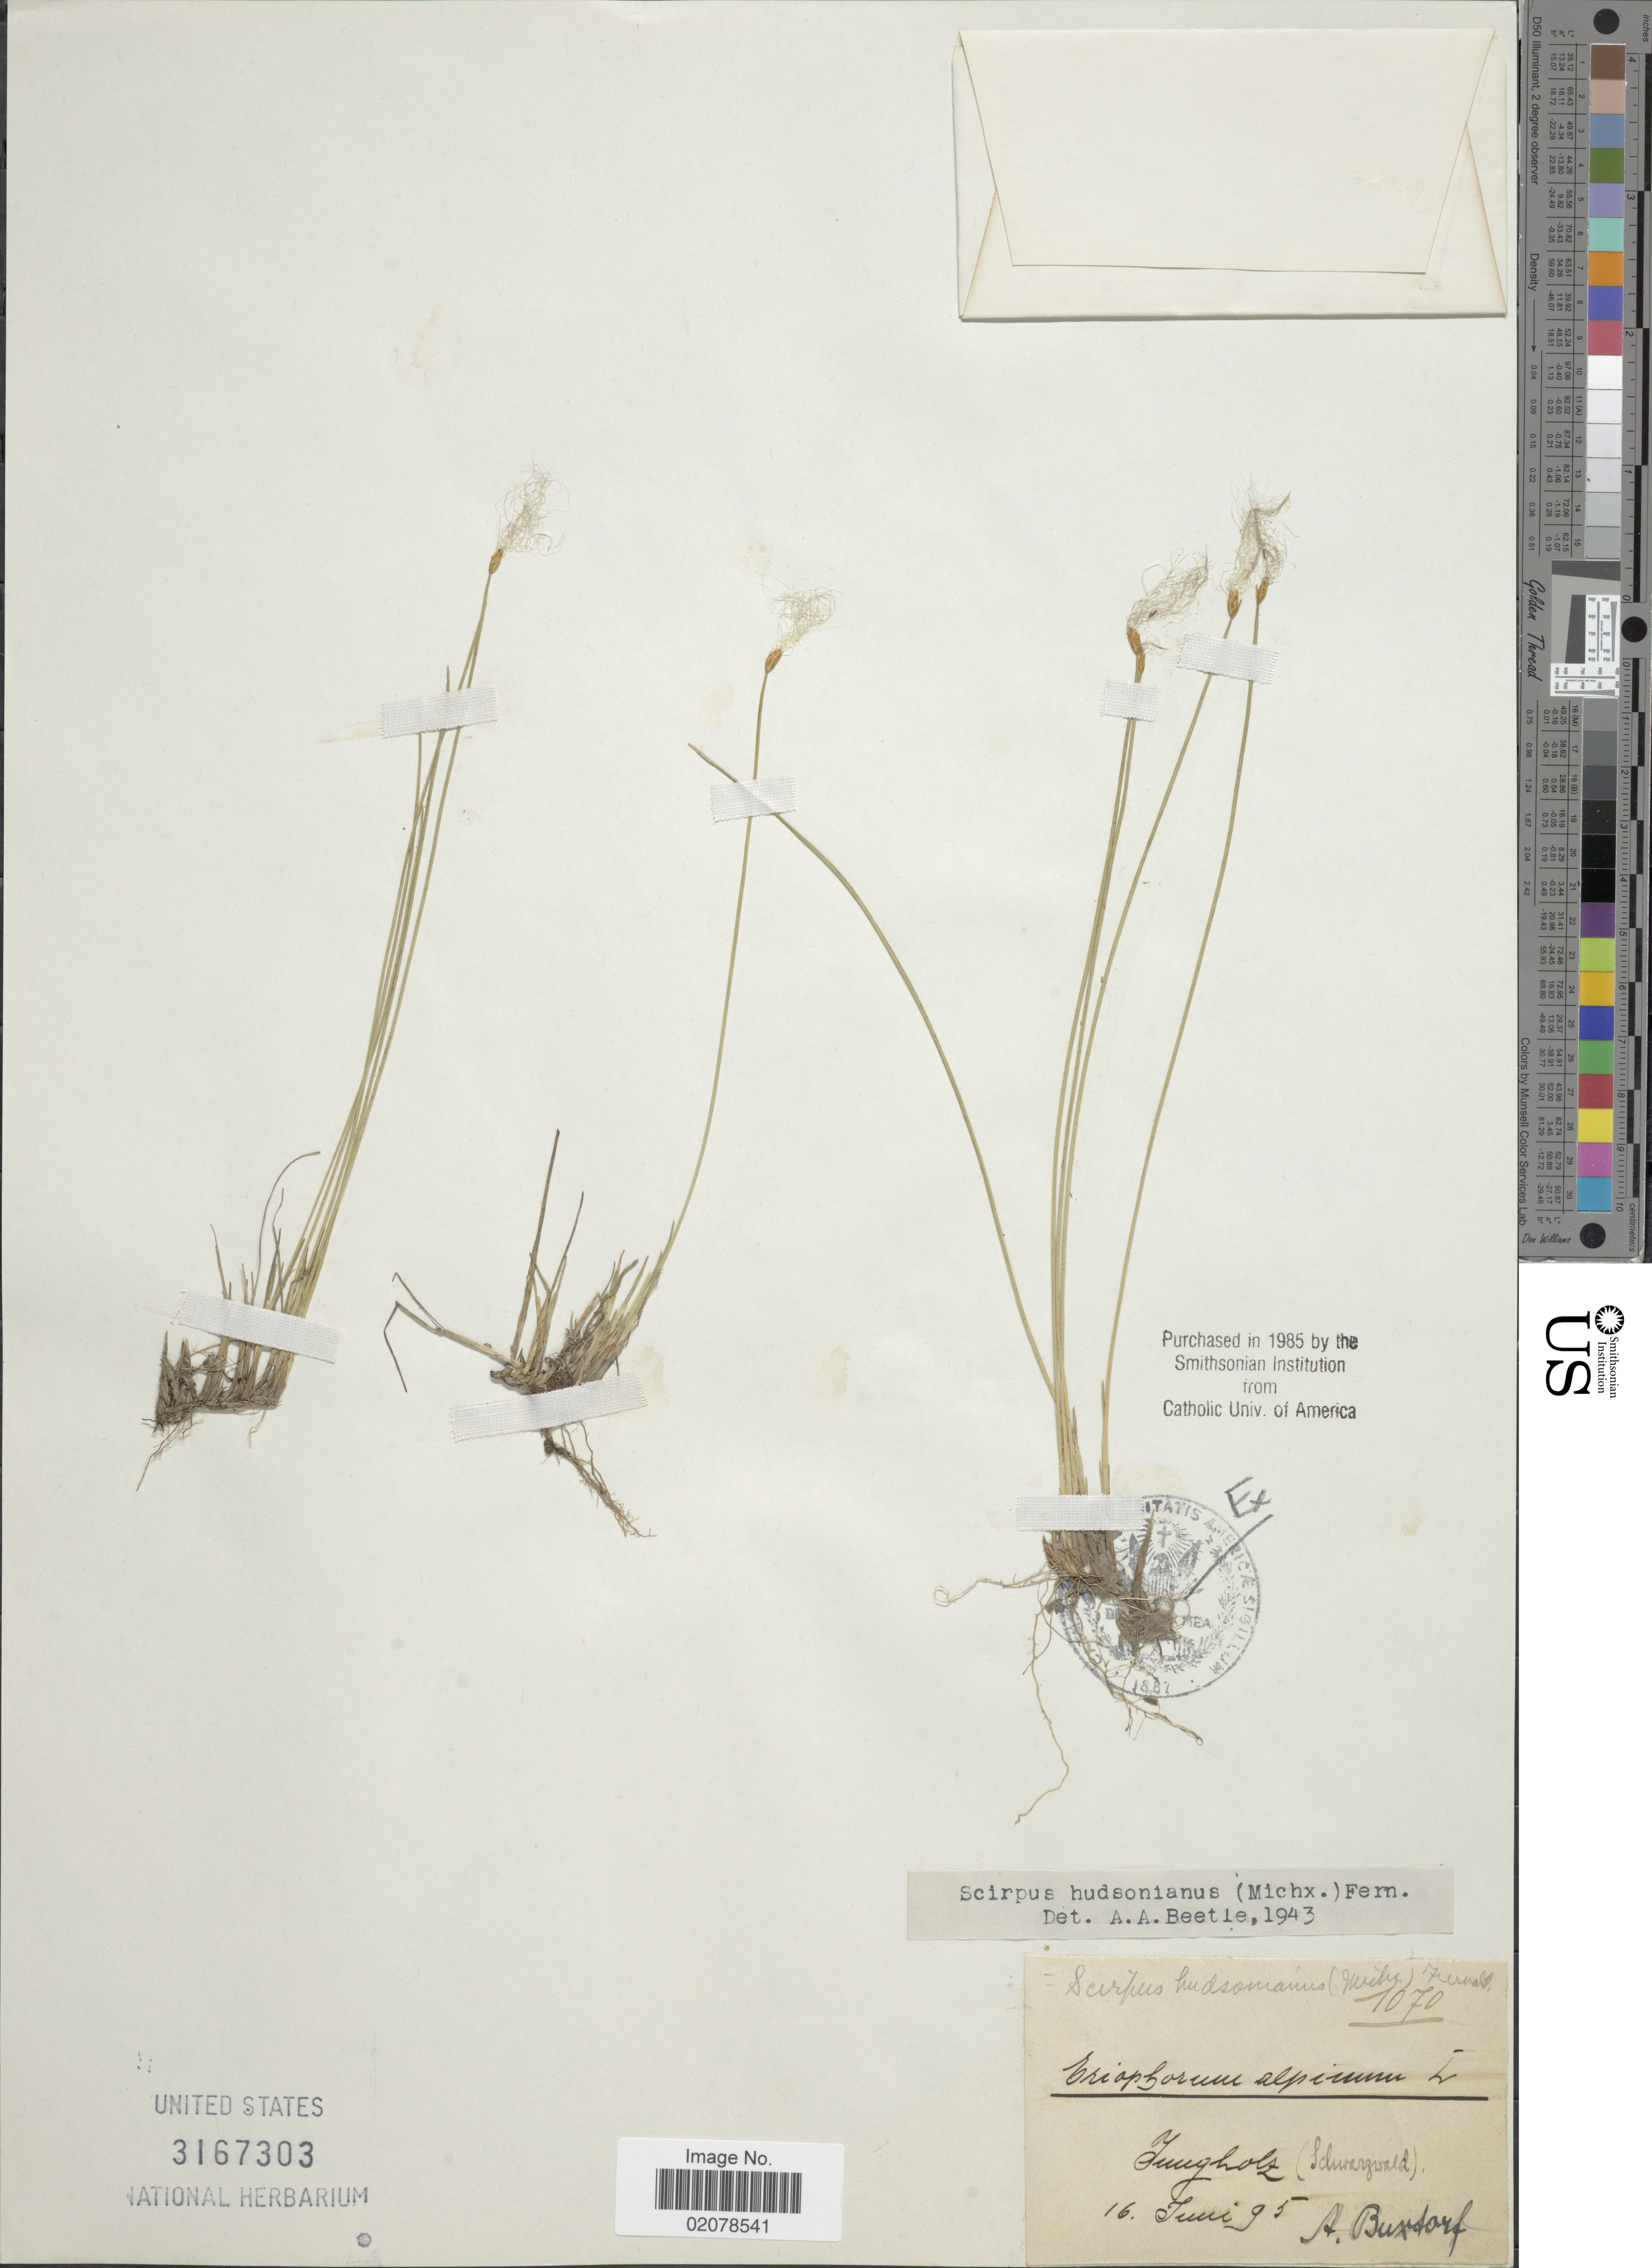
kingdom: Plantae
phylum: Tracheophyta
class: Liliopsida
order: Poales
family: Cyperaceae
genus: Trichophorum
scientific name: Trichophorum alpinum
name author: (L.) Pers.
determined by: Strong, M. T., (US), Smithsonian Institution - National Museum of Natural History (UNITED STATES)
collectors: A. Buxdorf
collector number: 1070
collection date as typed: Transcribed d/m/y: 16/6/95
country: Austria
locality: Jungholz, Schwarzwald [interpreted]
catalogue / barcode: US 3167303